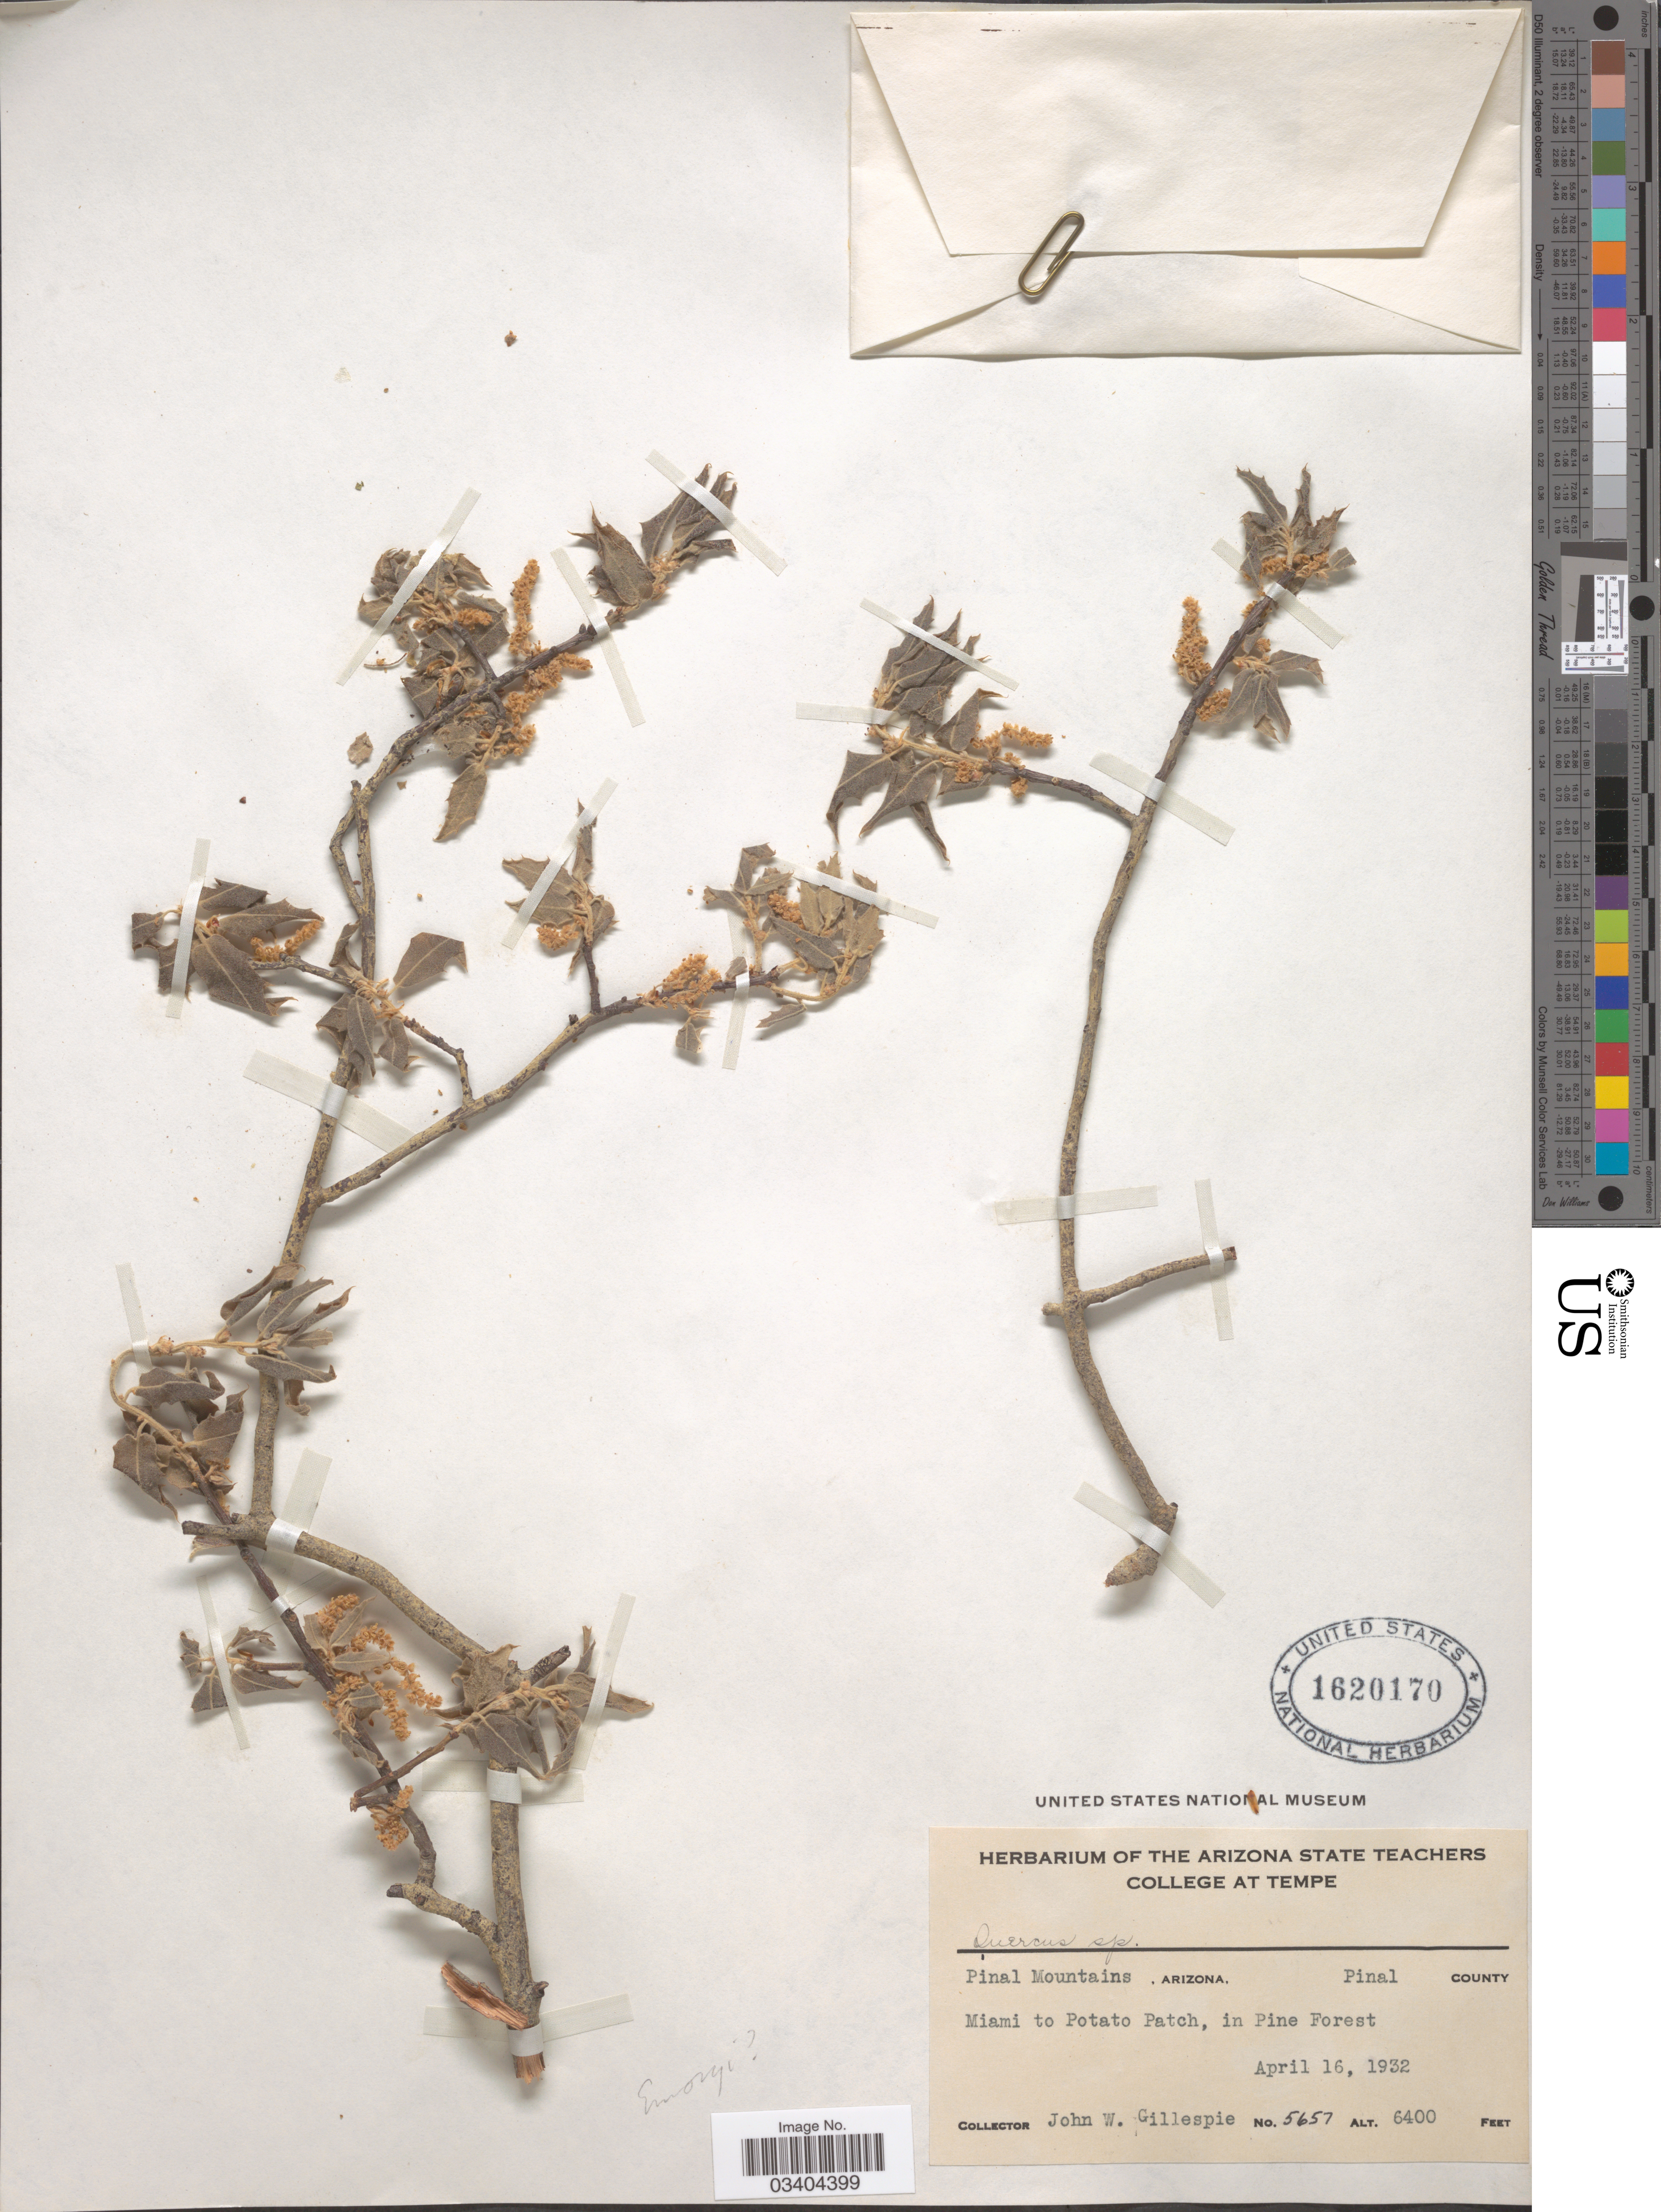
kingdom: Plantae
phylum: Tracheophyta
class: Magnoliopsida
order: Fagales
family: Fagaceae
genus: Quercus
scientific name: Quercus emoryi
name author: Torr. in Emory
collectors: J. W. Gillespie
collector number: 5657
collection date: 1932-04-16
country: United States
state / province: Arizona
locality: Pinal Mountains, Pinal County. Miami to Potato Patch, in Pine Forest.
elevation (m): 1951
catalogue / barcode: US 1620170